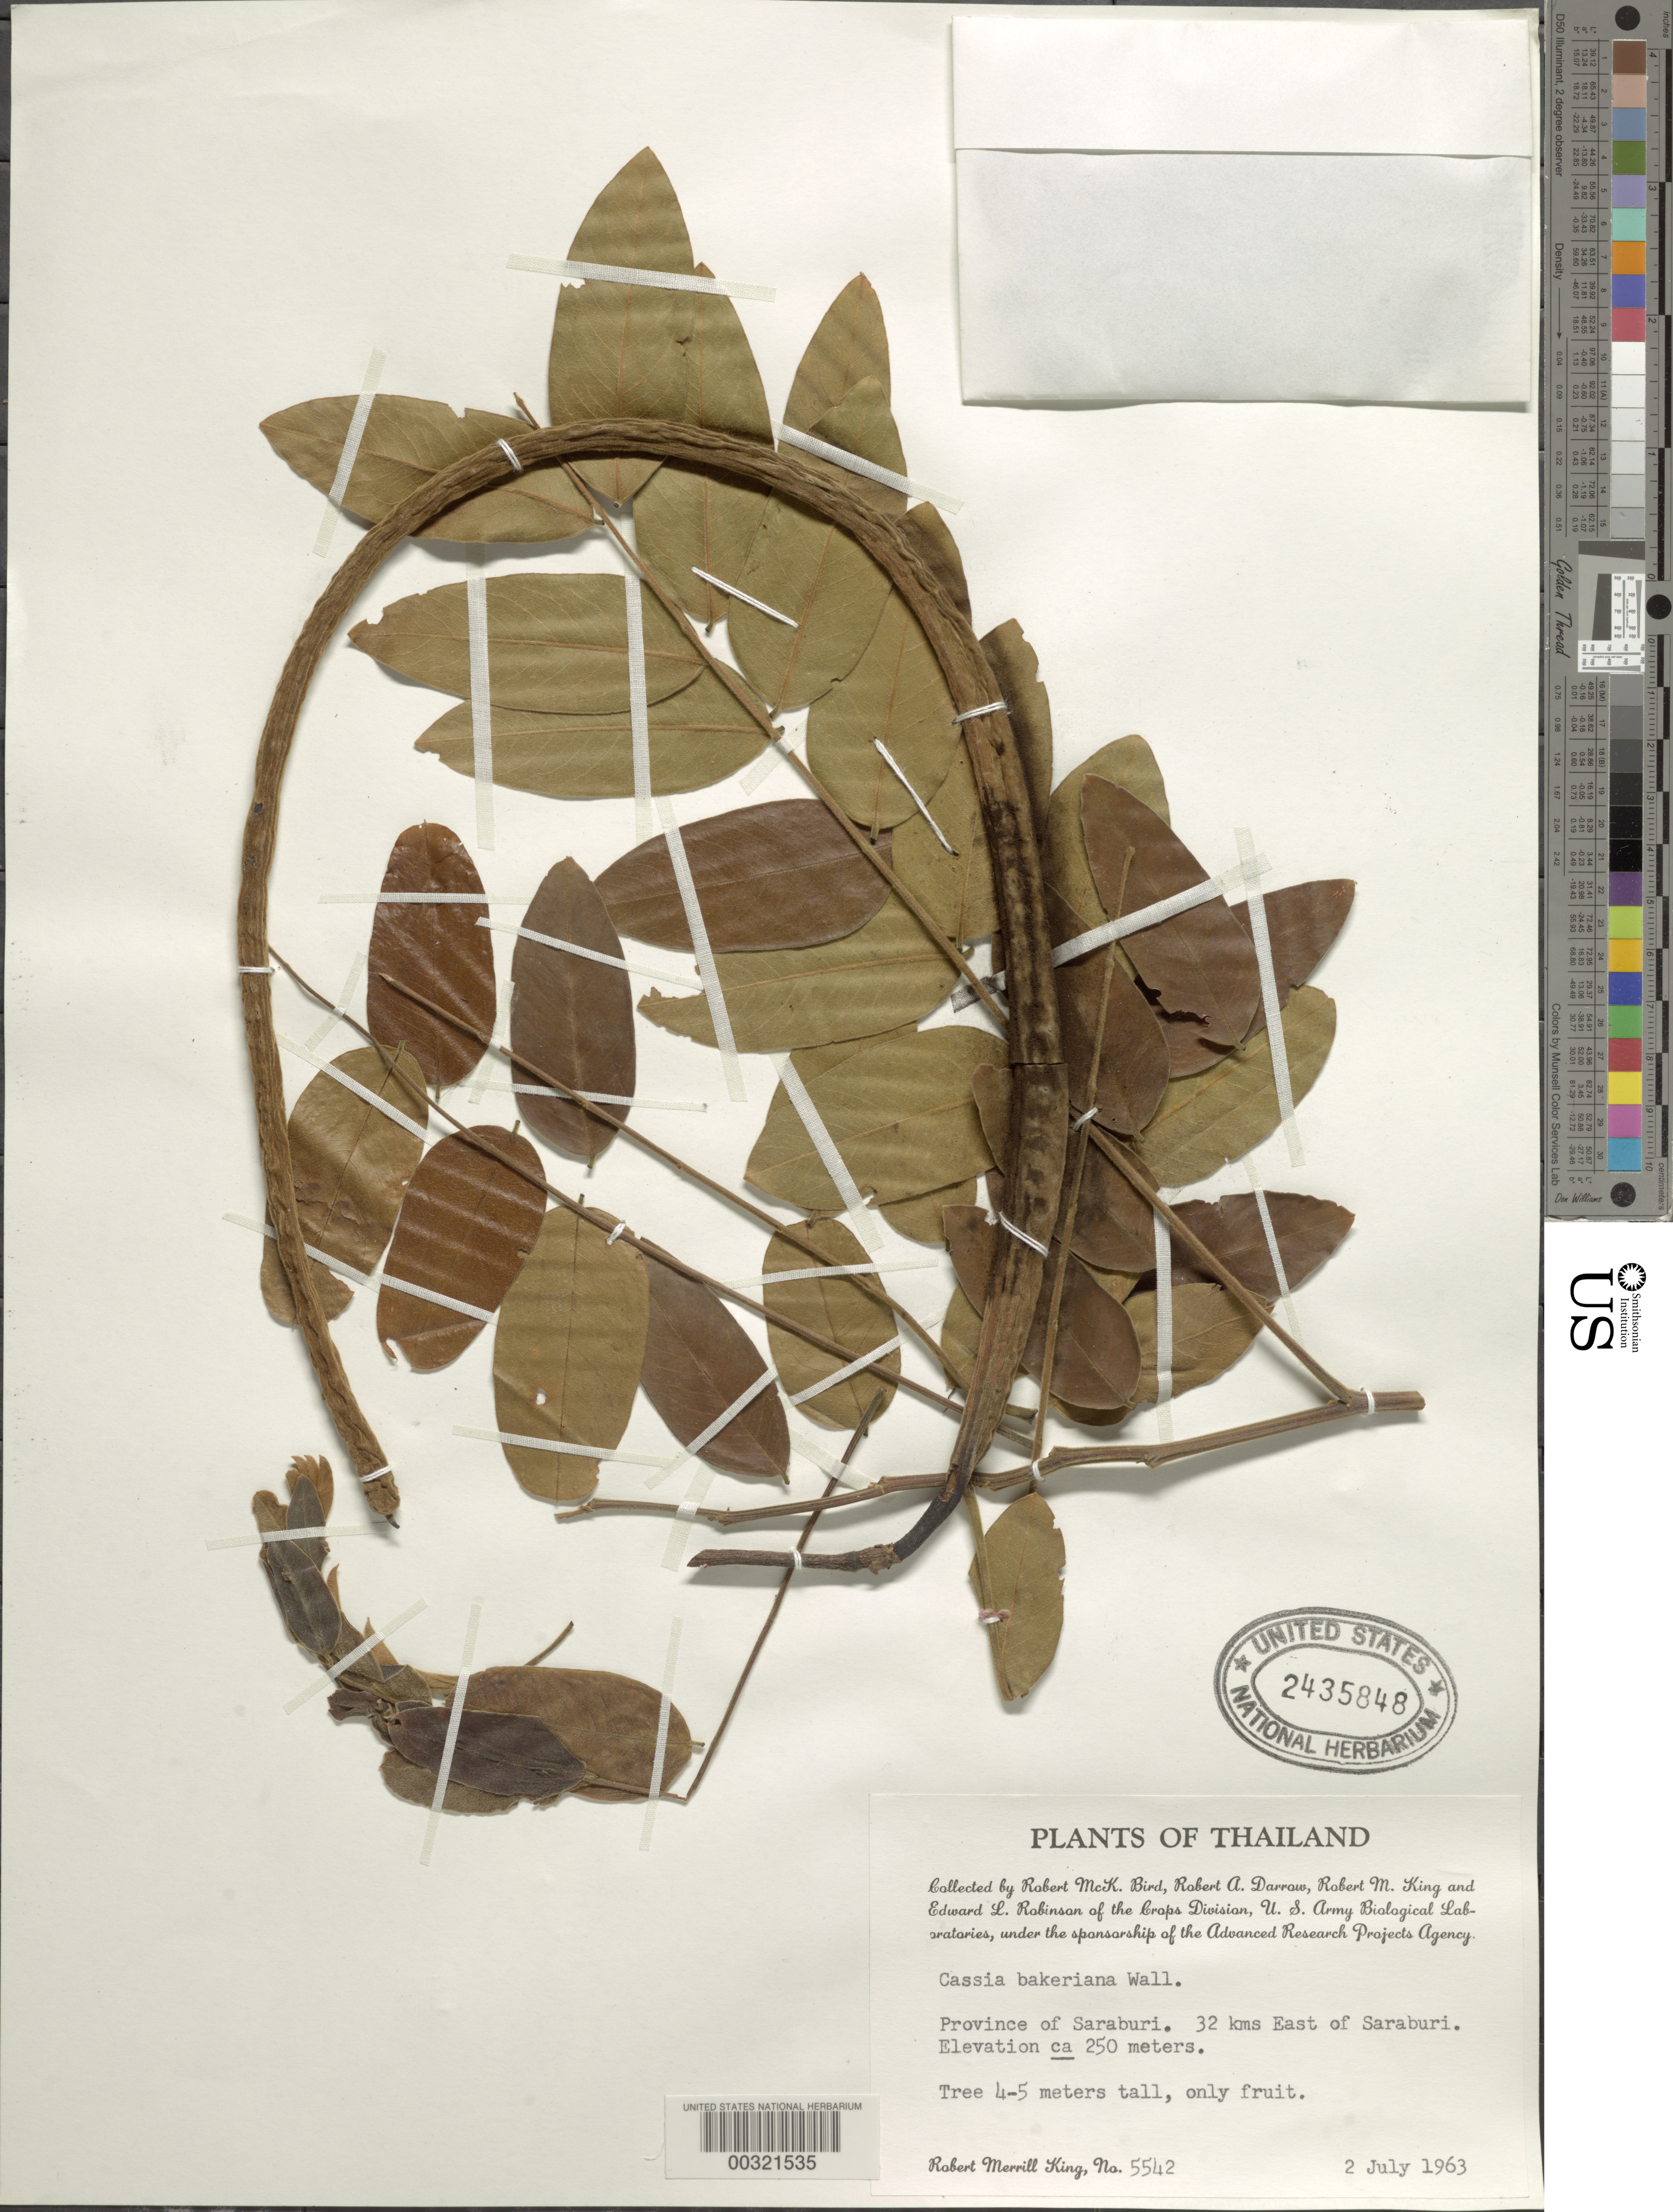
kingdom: Plantae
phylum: Tracheophyta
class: Magnoliopsida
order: Fabales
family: Fabaceae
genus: Cassia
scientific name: Cassia bakeriana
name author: Craib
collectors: R. M. King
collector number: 5542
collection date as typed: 02 Jul 1963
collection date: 1963-07-02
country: Thailand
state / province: Saraburi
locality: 32 km e of saraburi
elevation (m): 250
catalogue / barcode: US 2435848